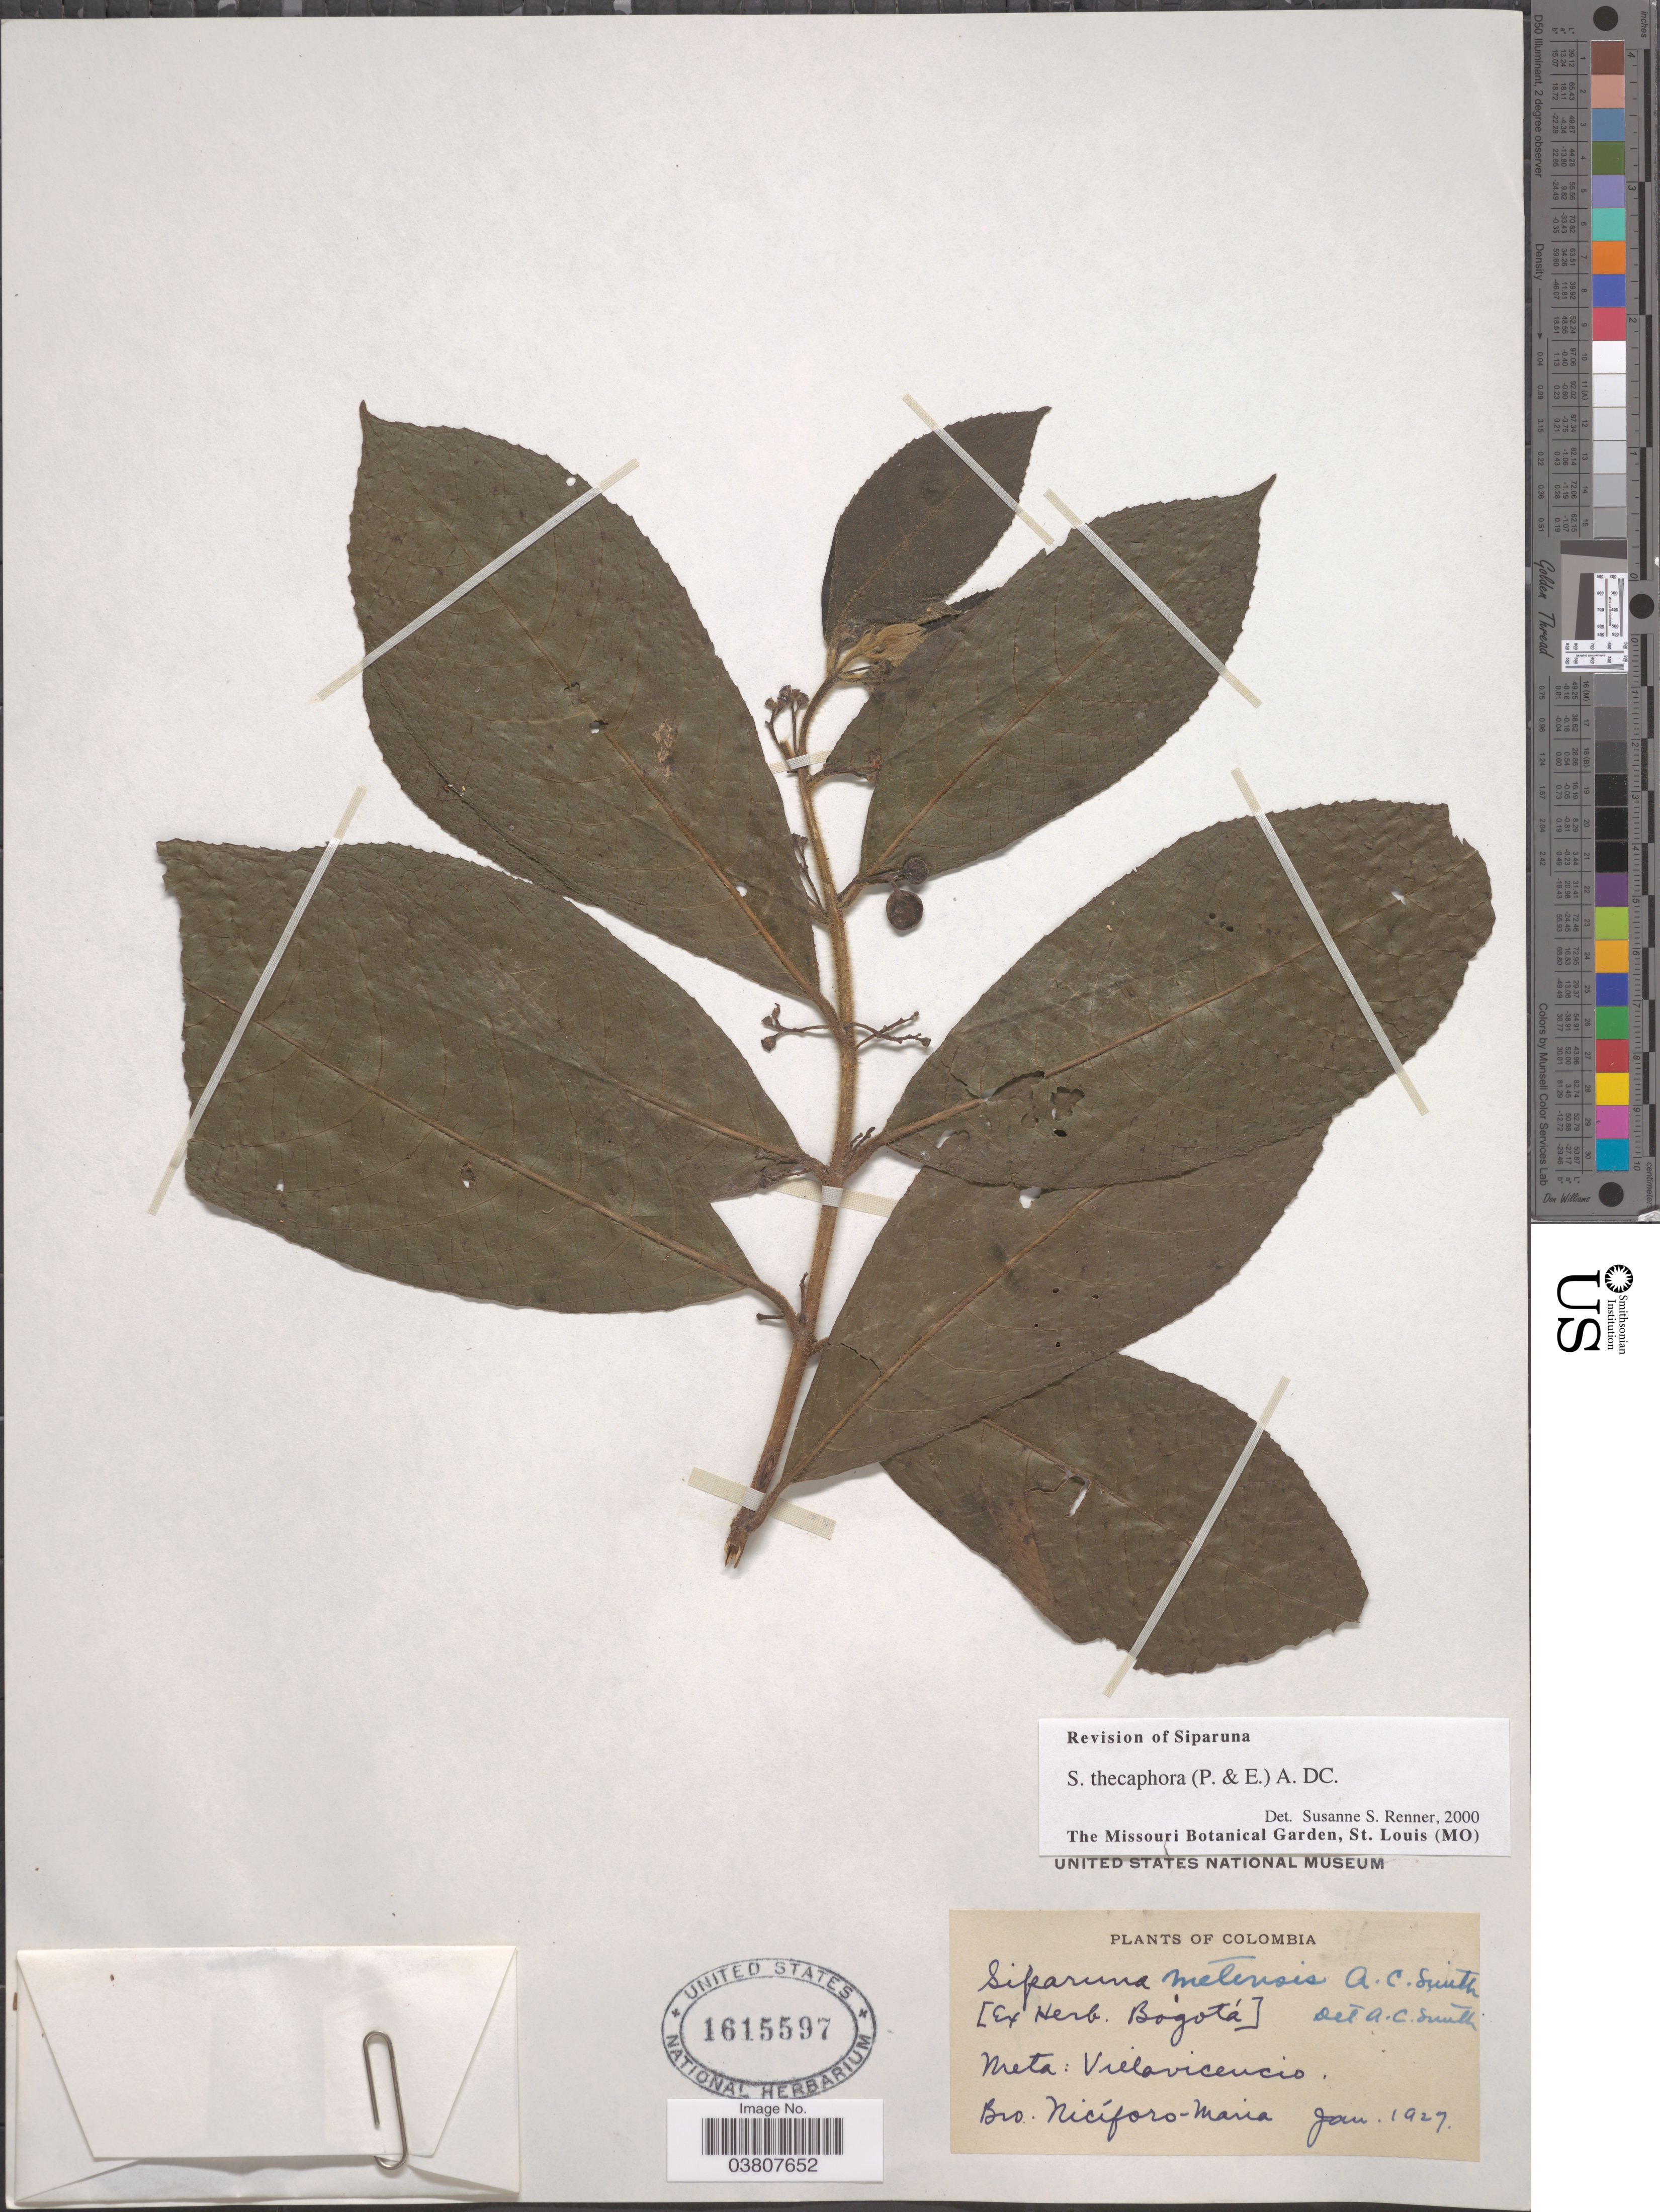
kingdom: Plantae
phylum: Tracheophyta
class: Magnoliopsida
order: Laurales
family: Siparunaceae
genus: Siparuna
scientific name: Siparuna thecaphora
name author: (Poepp. & Endl.) A. DC.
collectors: Nicíforo-Maria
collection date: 1927-01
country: Colombia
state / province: Meta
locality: Villavicencio.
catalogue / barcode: US 1615597